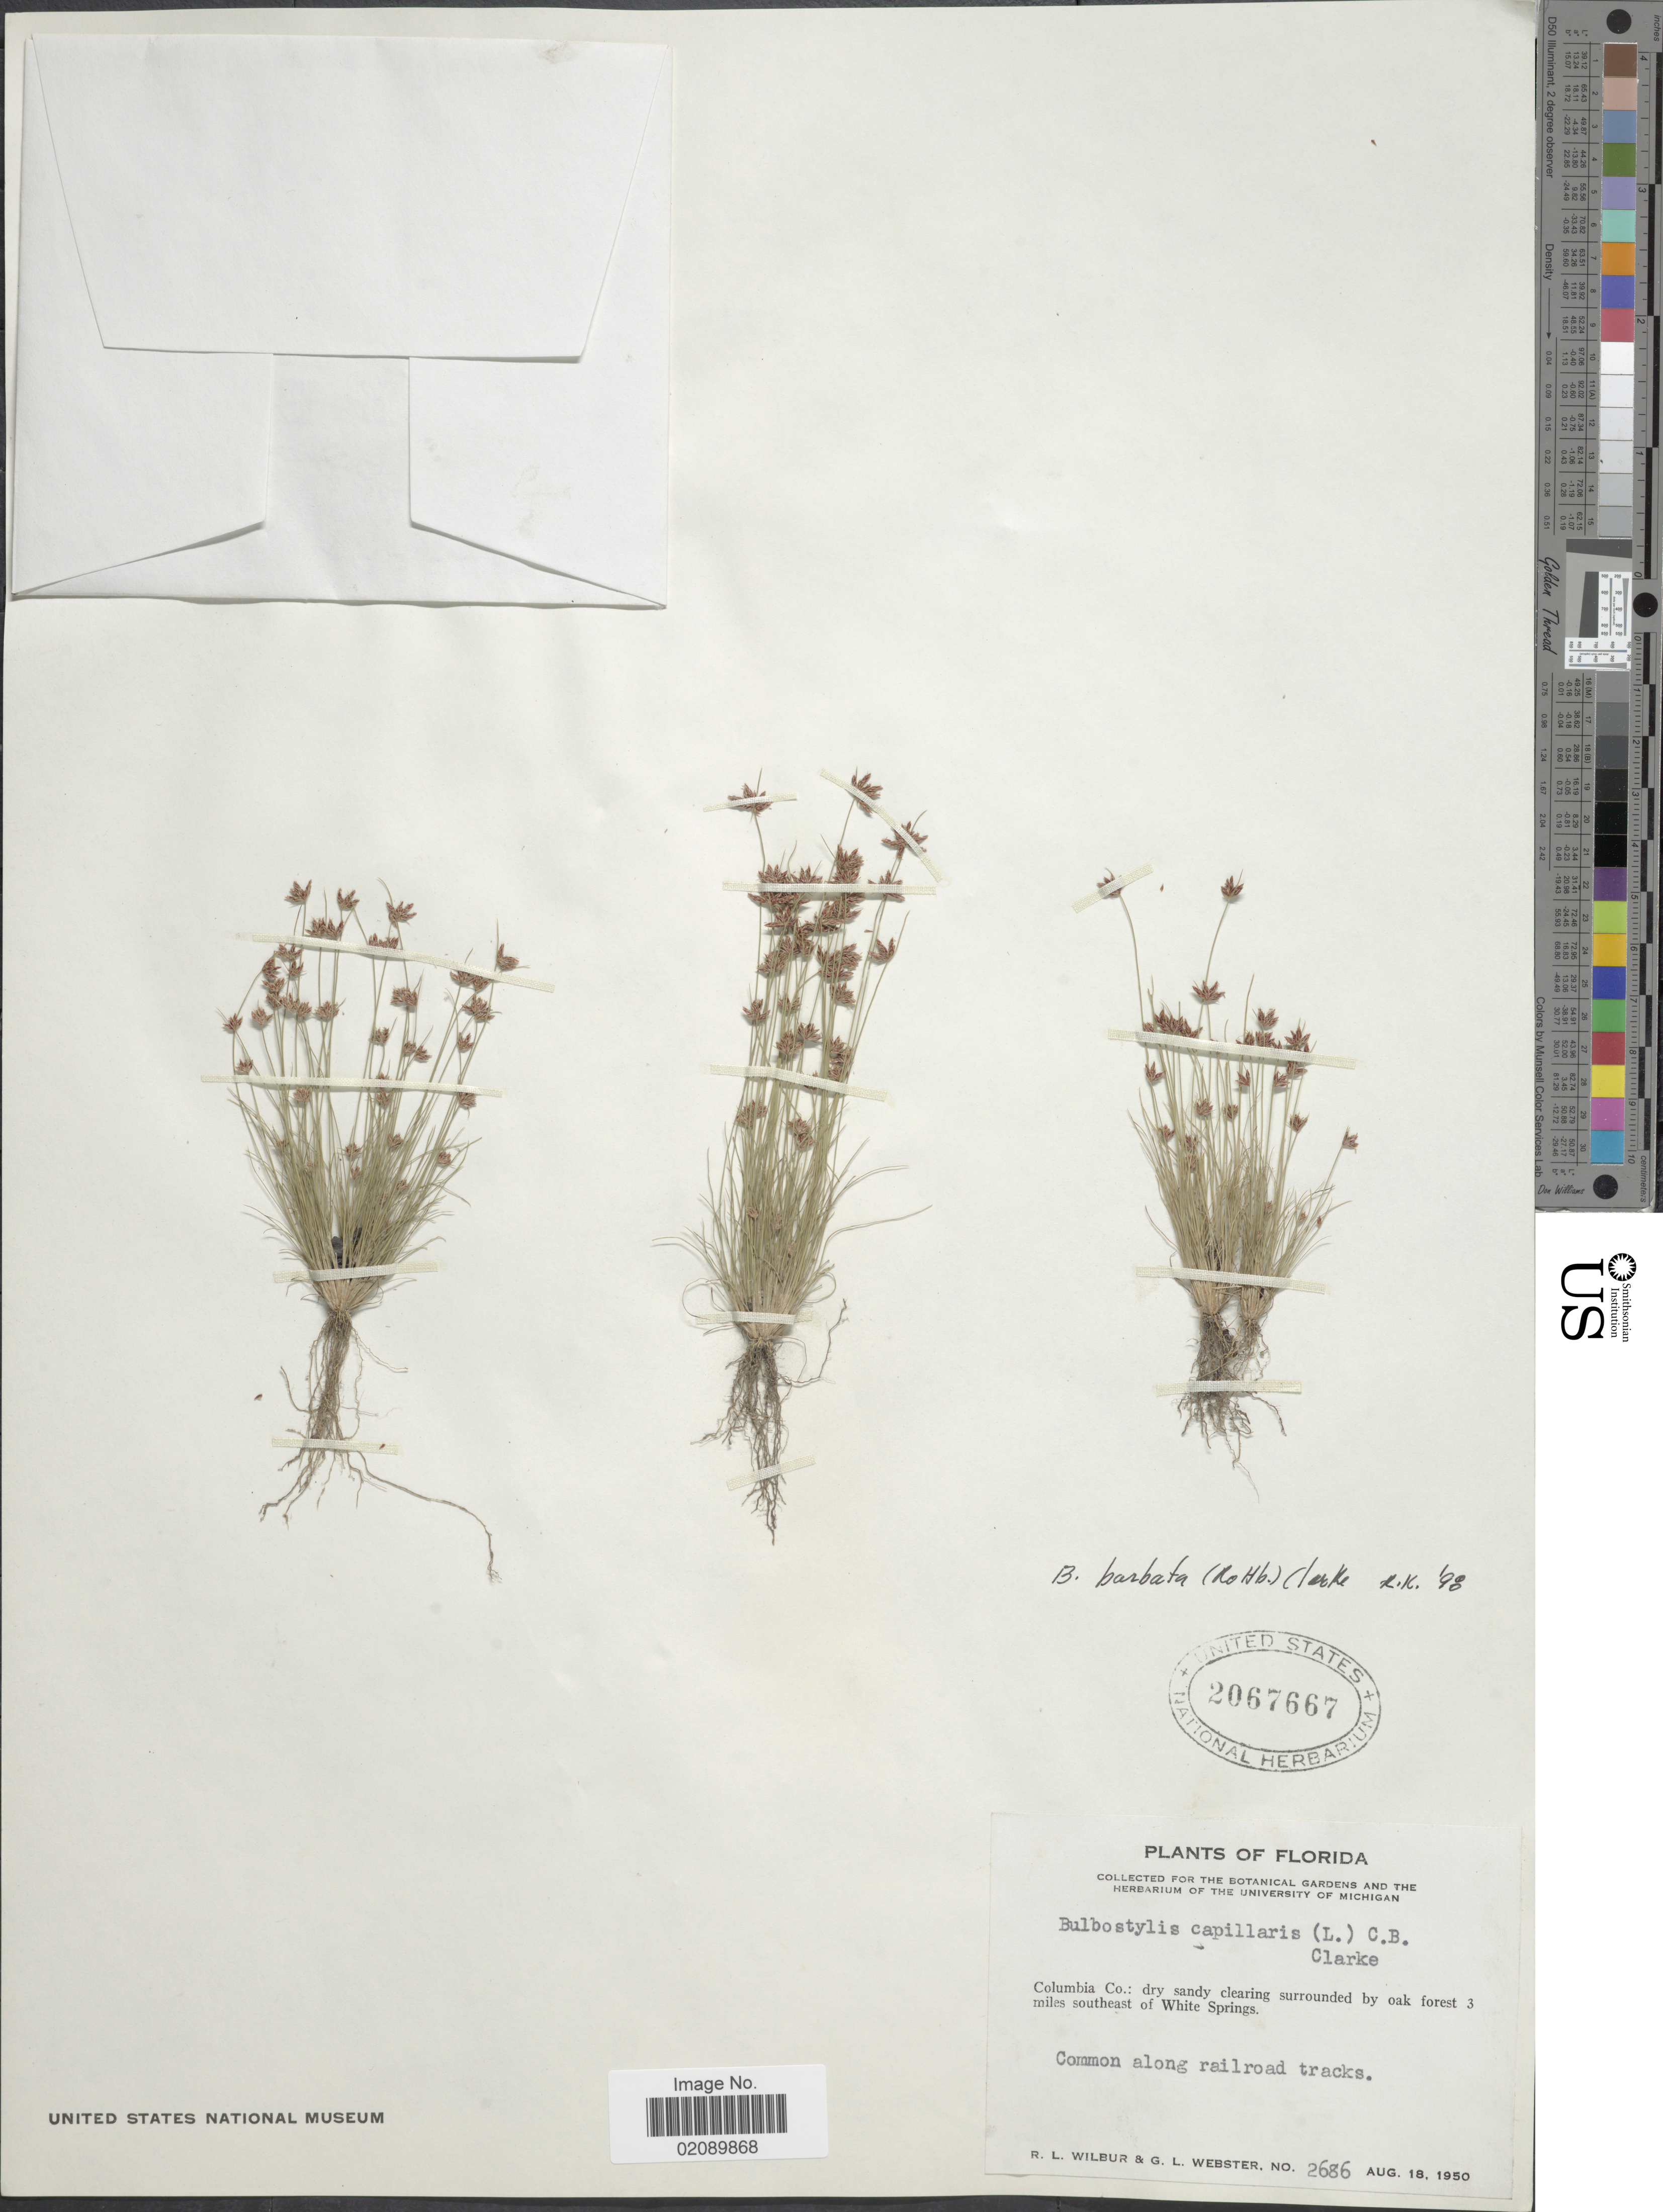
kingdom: Plantae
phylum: Tracheophyta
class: Liliopsida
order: Poales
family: Cyperaceae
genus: Bulbostylis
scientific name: Bulbostylis barbata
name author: (Rottb.) C.B. Clarke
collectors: R. L. Wilbur & G. L. Webster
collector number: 2686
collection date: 1950-08-18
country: United States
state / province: Florida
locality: Columbia Co.: dry sandy clearing surrounded by oak forest 3 miles southeast of White Springs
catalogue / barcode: US 2067667